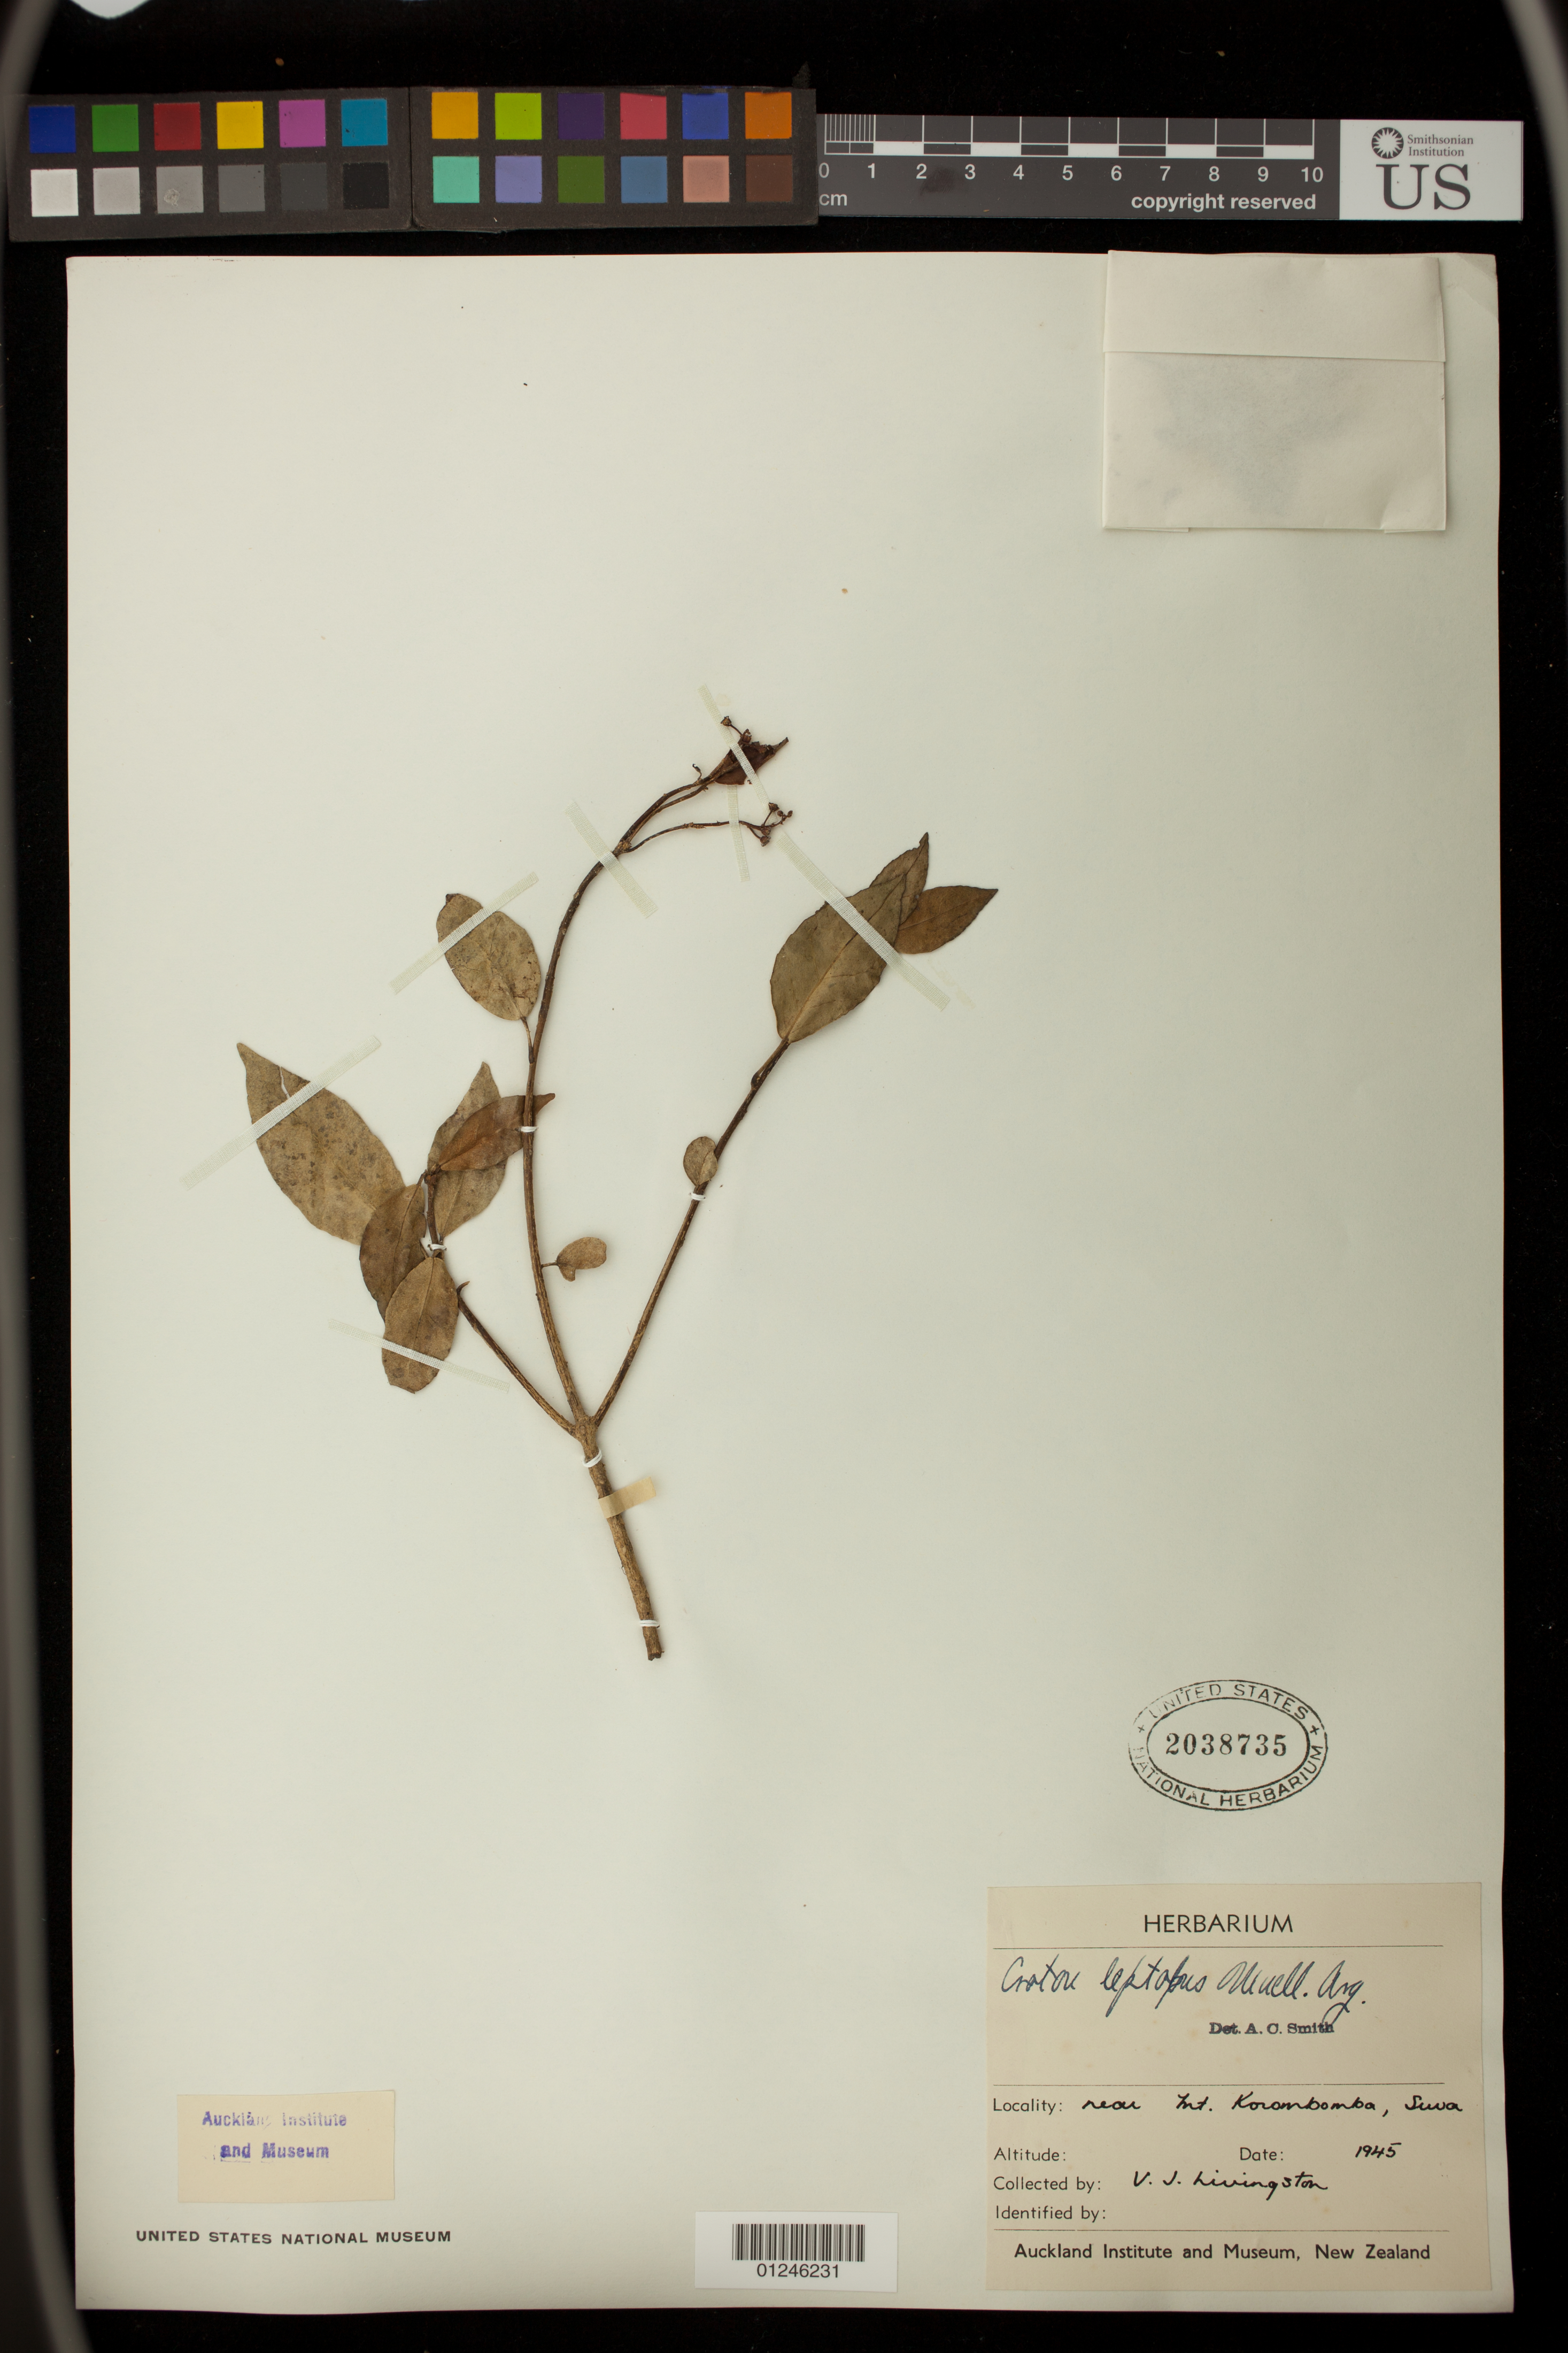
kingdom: Plantae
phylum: Tracheophyta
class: Magnoliopsida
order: Malpighiales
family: Euphorbiaceae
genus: Croton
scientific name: Croton leptopus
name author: Müll. Arg. in DC.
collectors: V. Livingston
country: Fiji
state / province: Suva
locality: near Mt. Korombomba [Korombamba]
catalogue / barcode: US 2038735